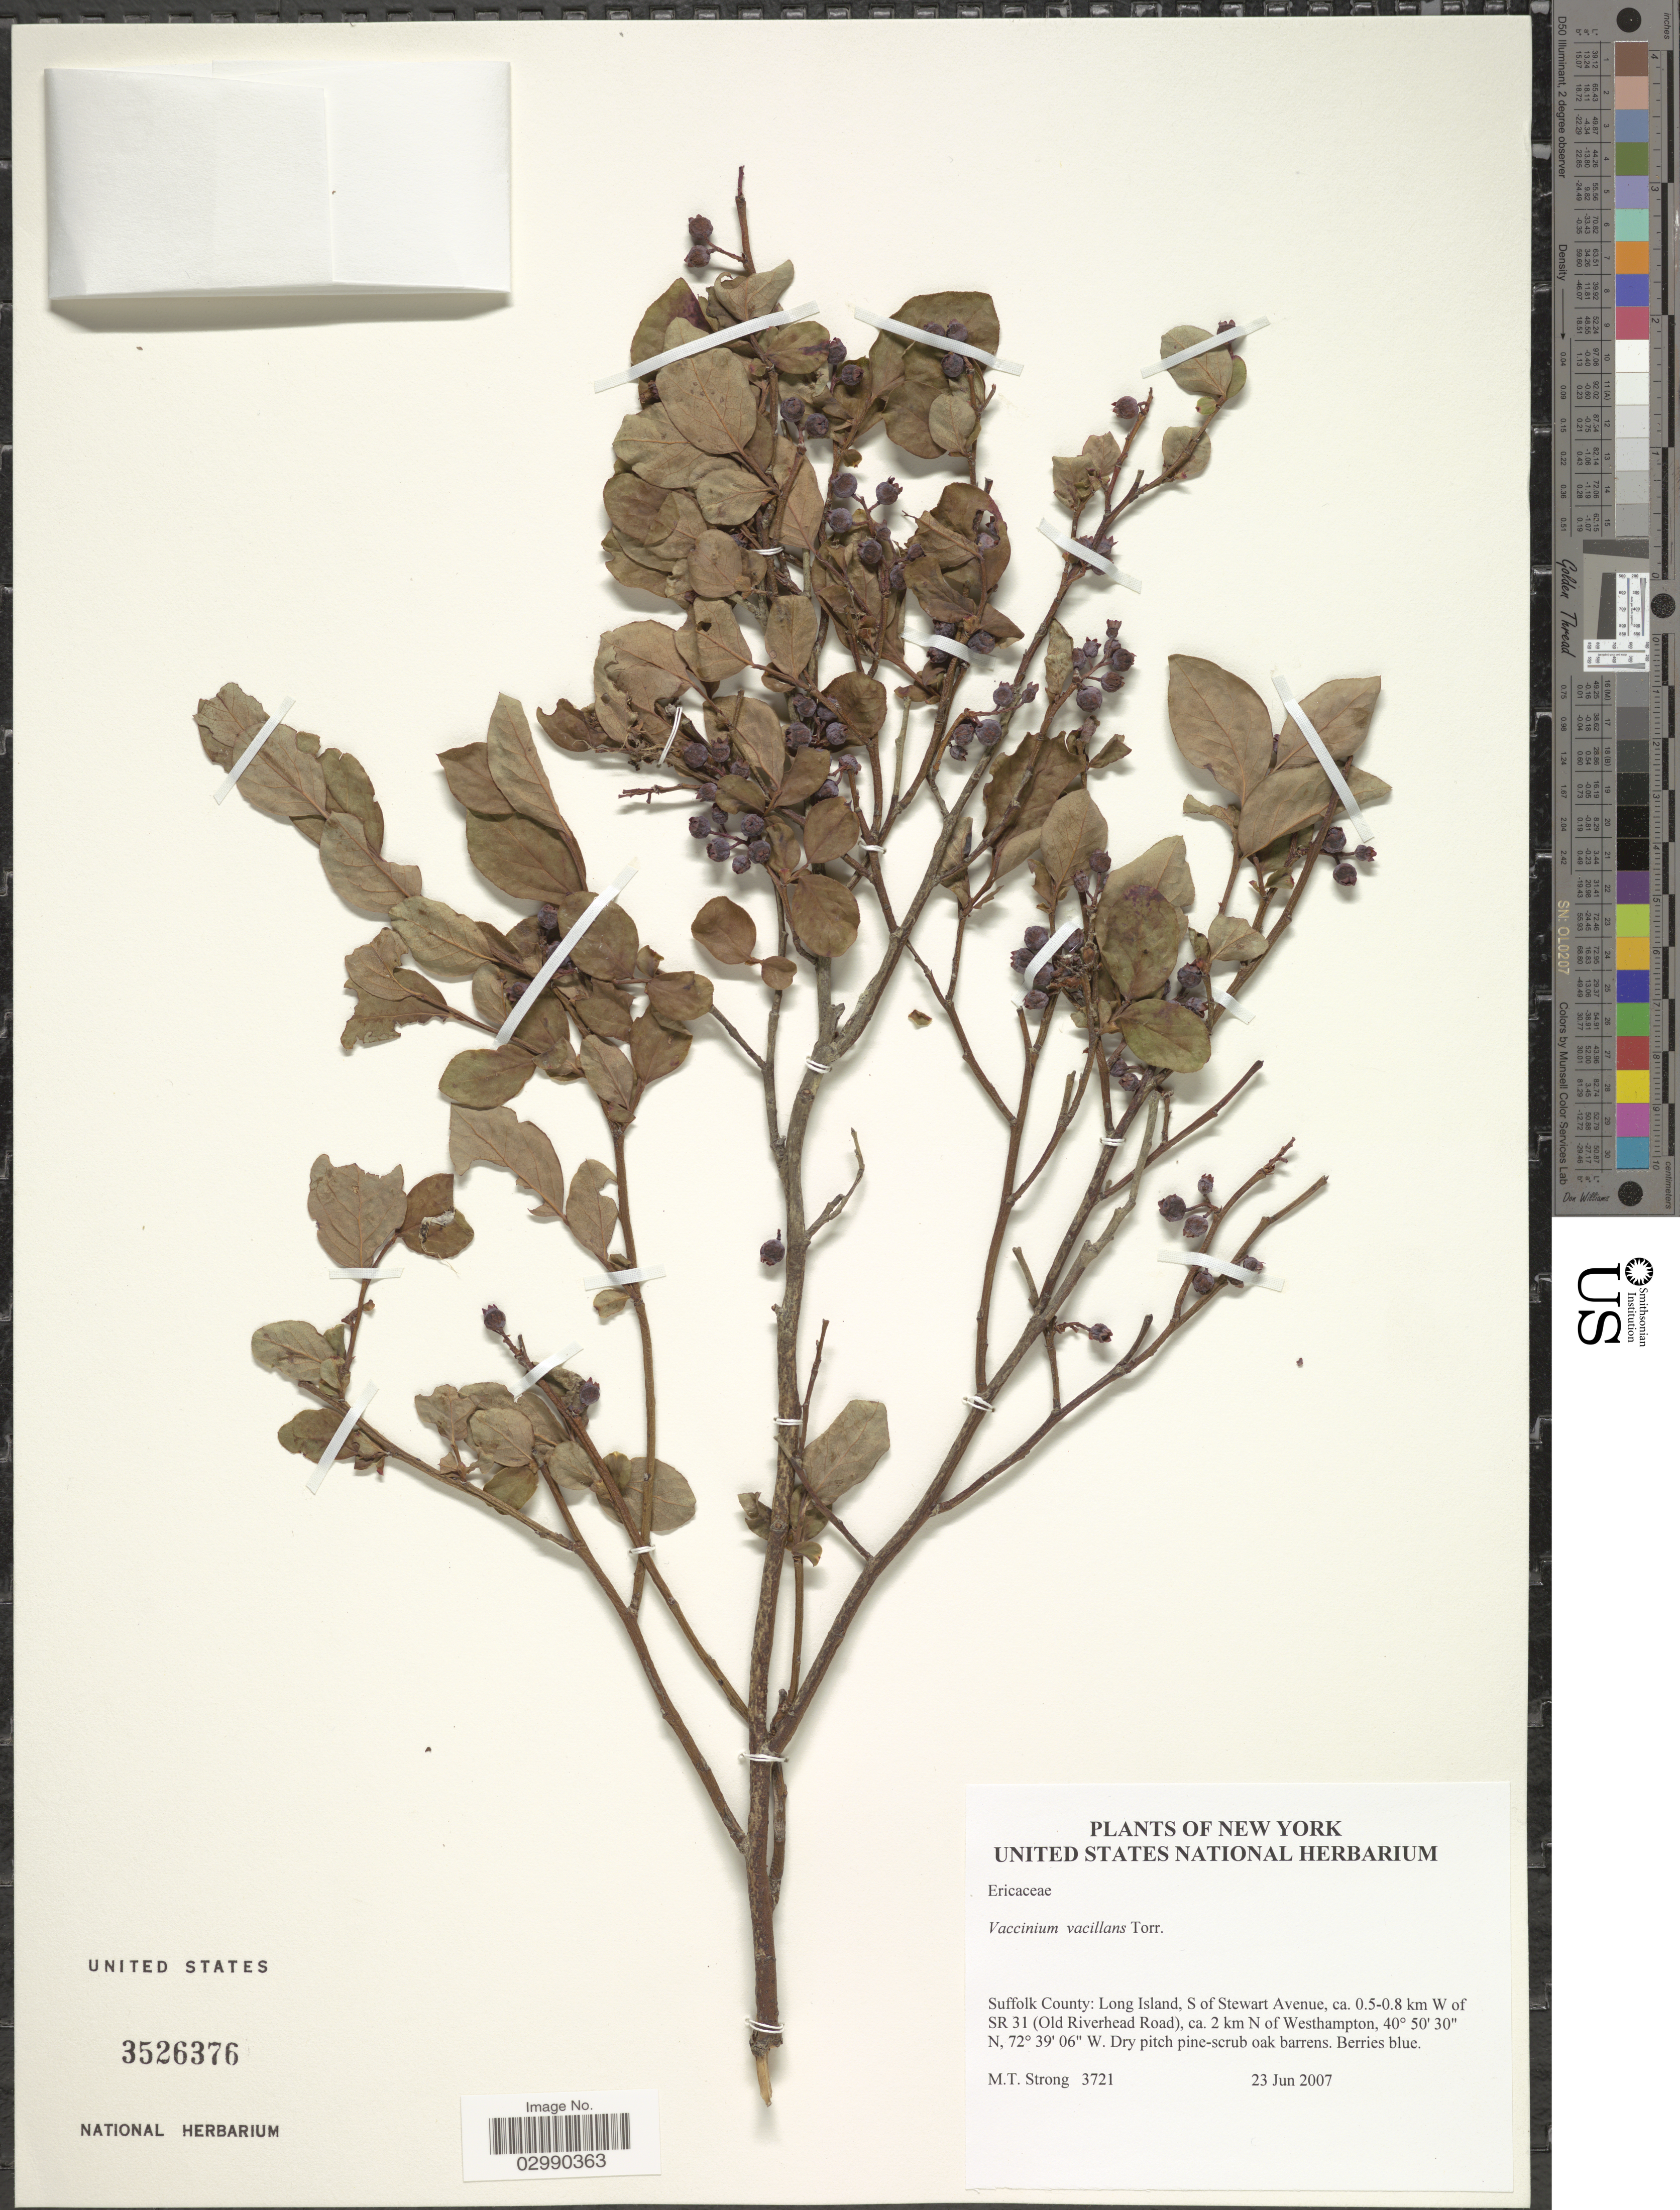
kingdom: Plantae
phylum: Tracheophyta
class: Magnoliopsida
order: Ericales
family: Ericaceae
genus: Vaccinium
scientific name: Vaccinium vacillans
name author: Kalm ex Torr.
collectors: M. T. Strong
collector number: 3721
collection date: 2007-06-23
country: United States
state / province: New York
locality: Suffolk County, Long Island, S of Stewart Avenue, ca. 0.5-0.8 km W of SR 31 (Old Riverhead Road), ca. 2 km N of Westhampton.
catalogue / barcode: US 3526376